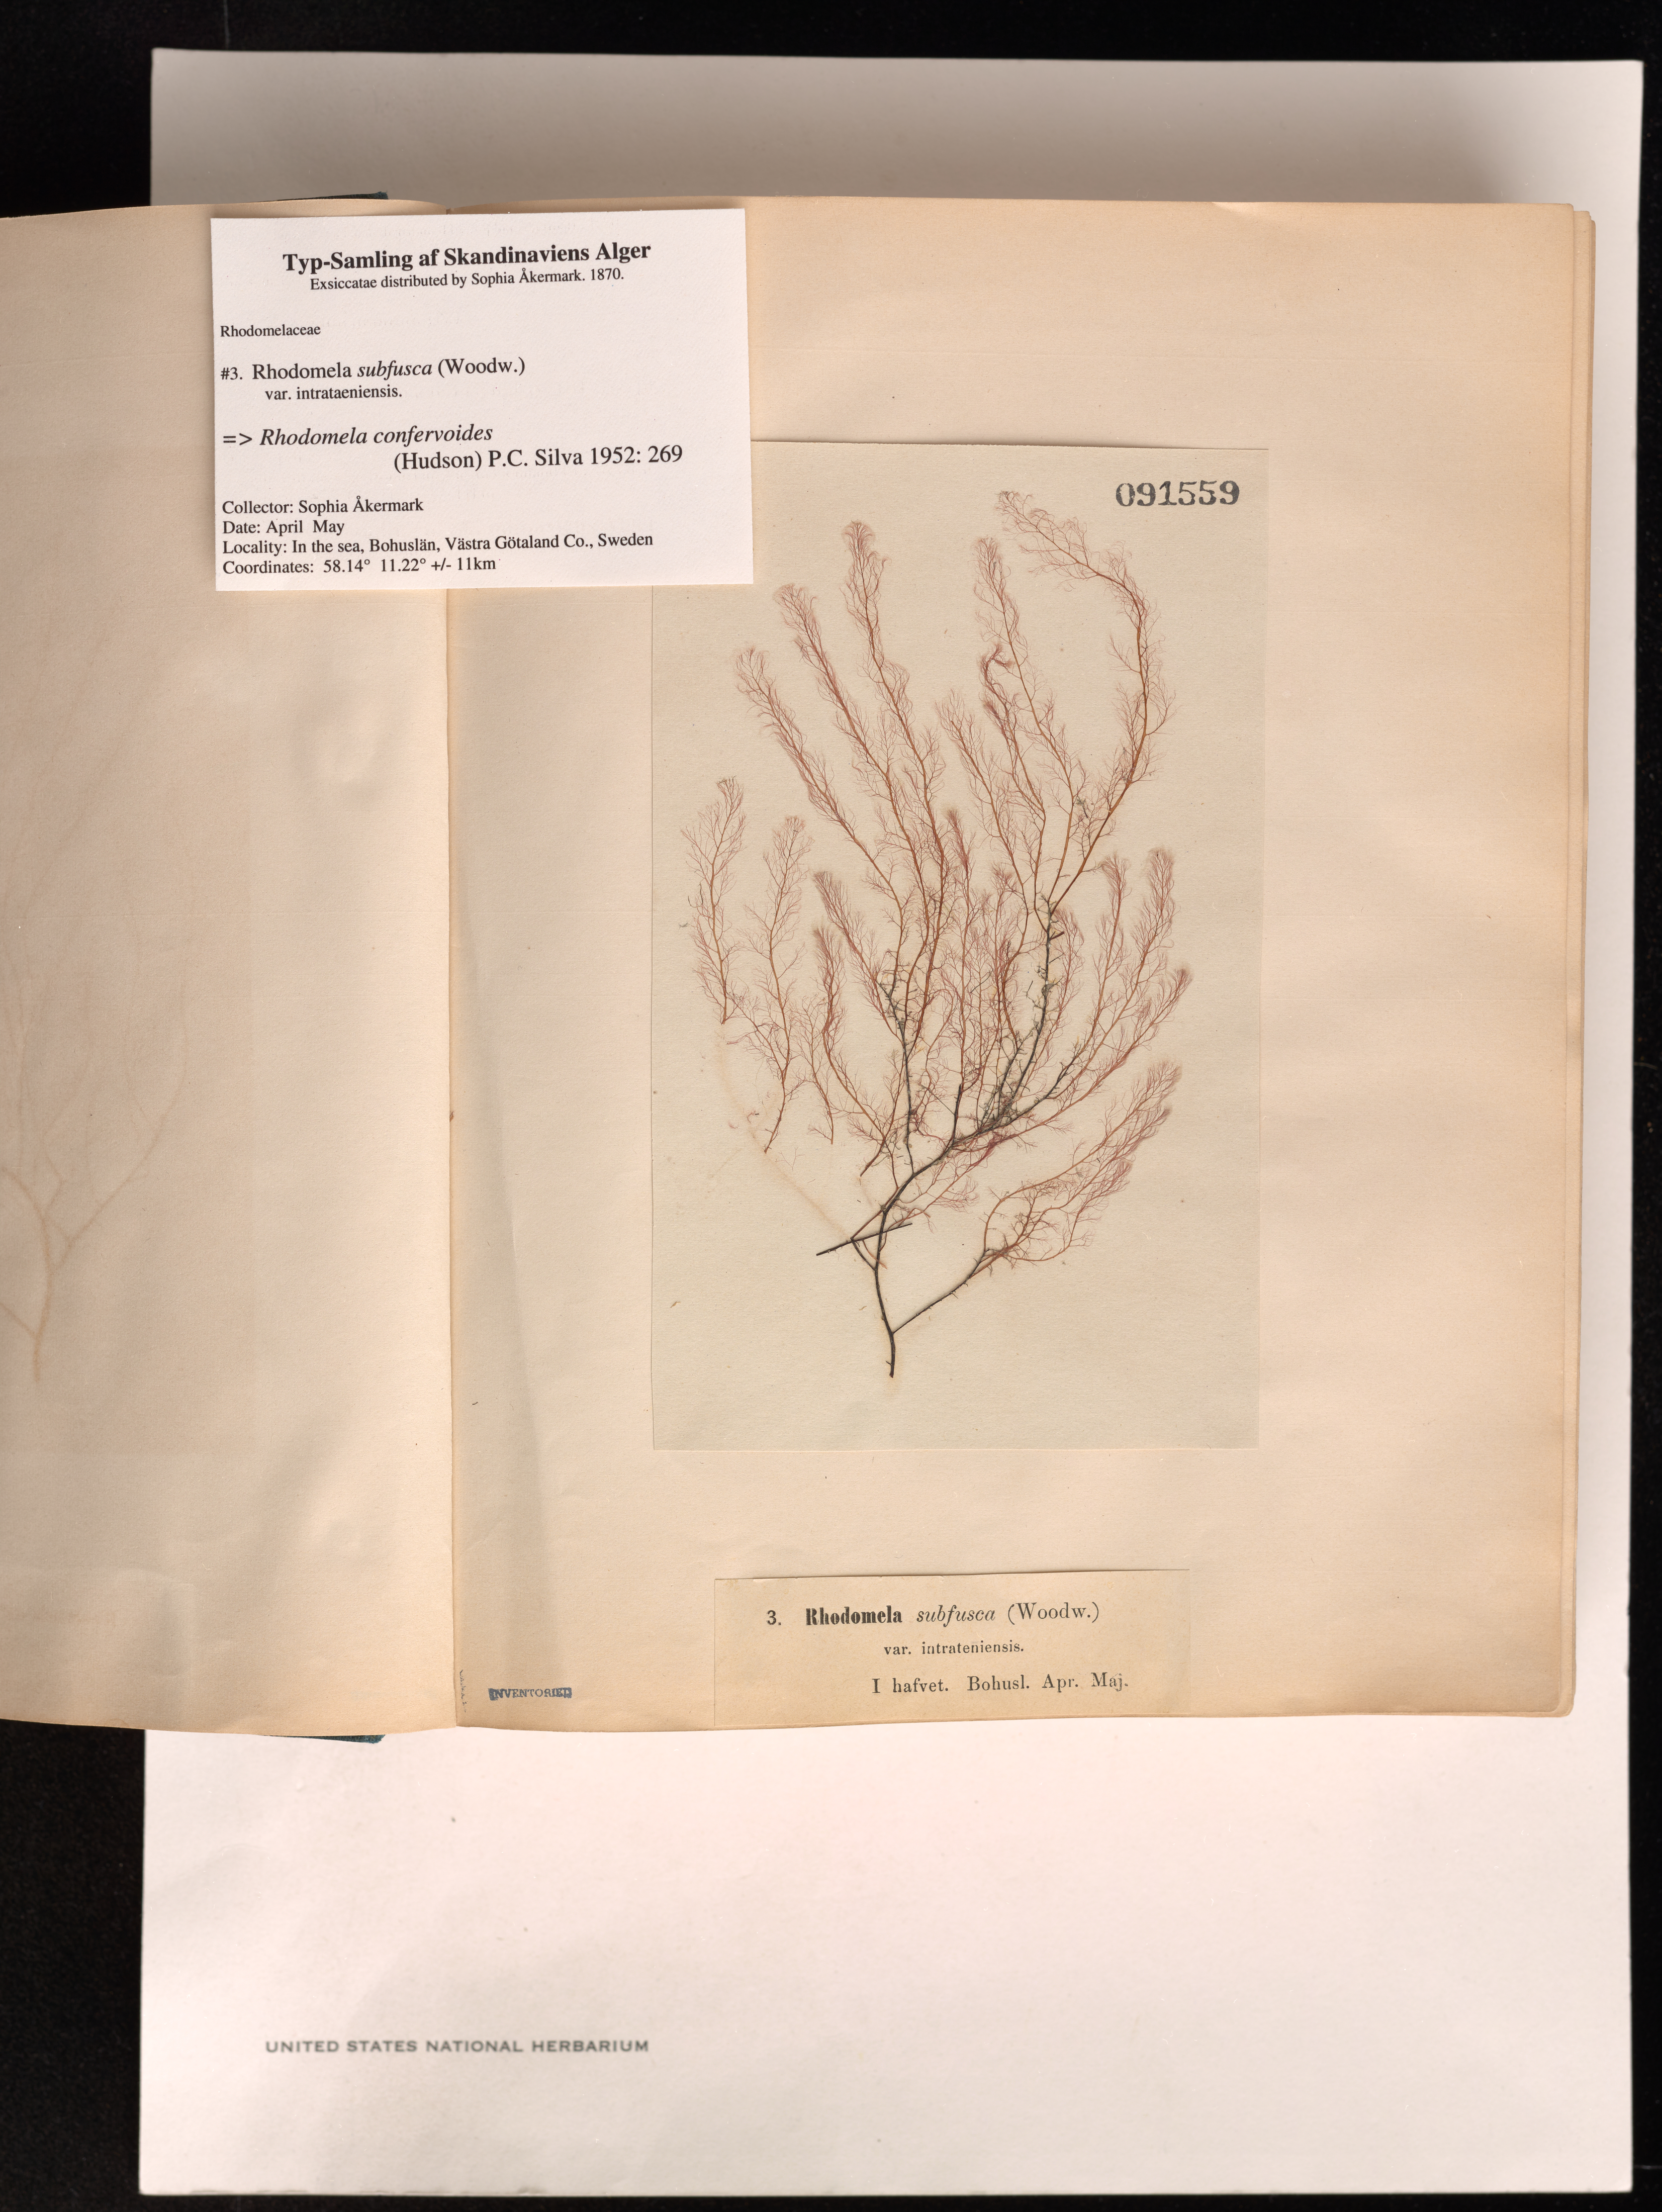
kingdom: Plantae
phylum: Rhodophyta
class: Florideophyceae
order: Ceramiales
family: Rhodomelaceae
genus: Rhodomela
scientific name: Rhodomela confervoides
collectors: S. Akermark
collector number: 3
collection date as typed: Apr ---- AND -- May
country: Sweden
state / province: Västra Götaland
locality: Bohuslan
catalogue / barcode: US 91559